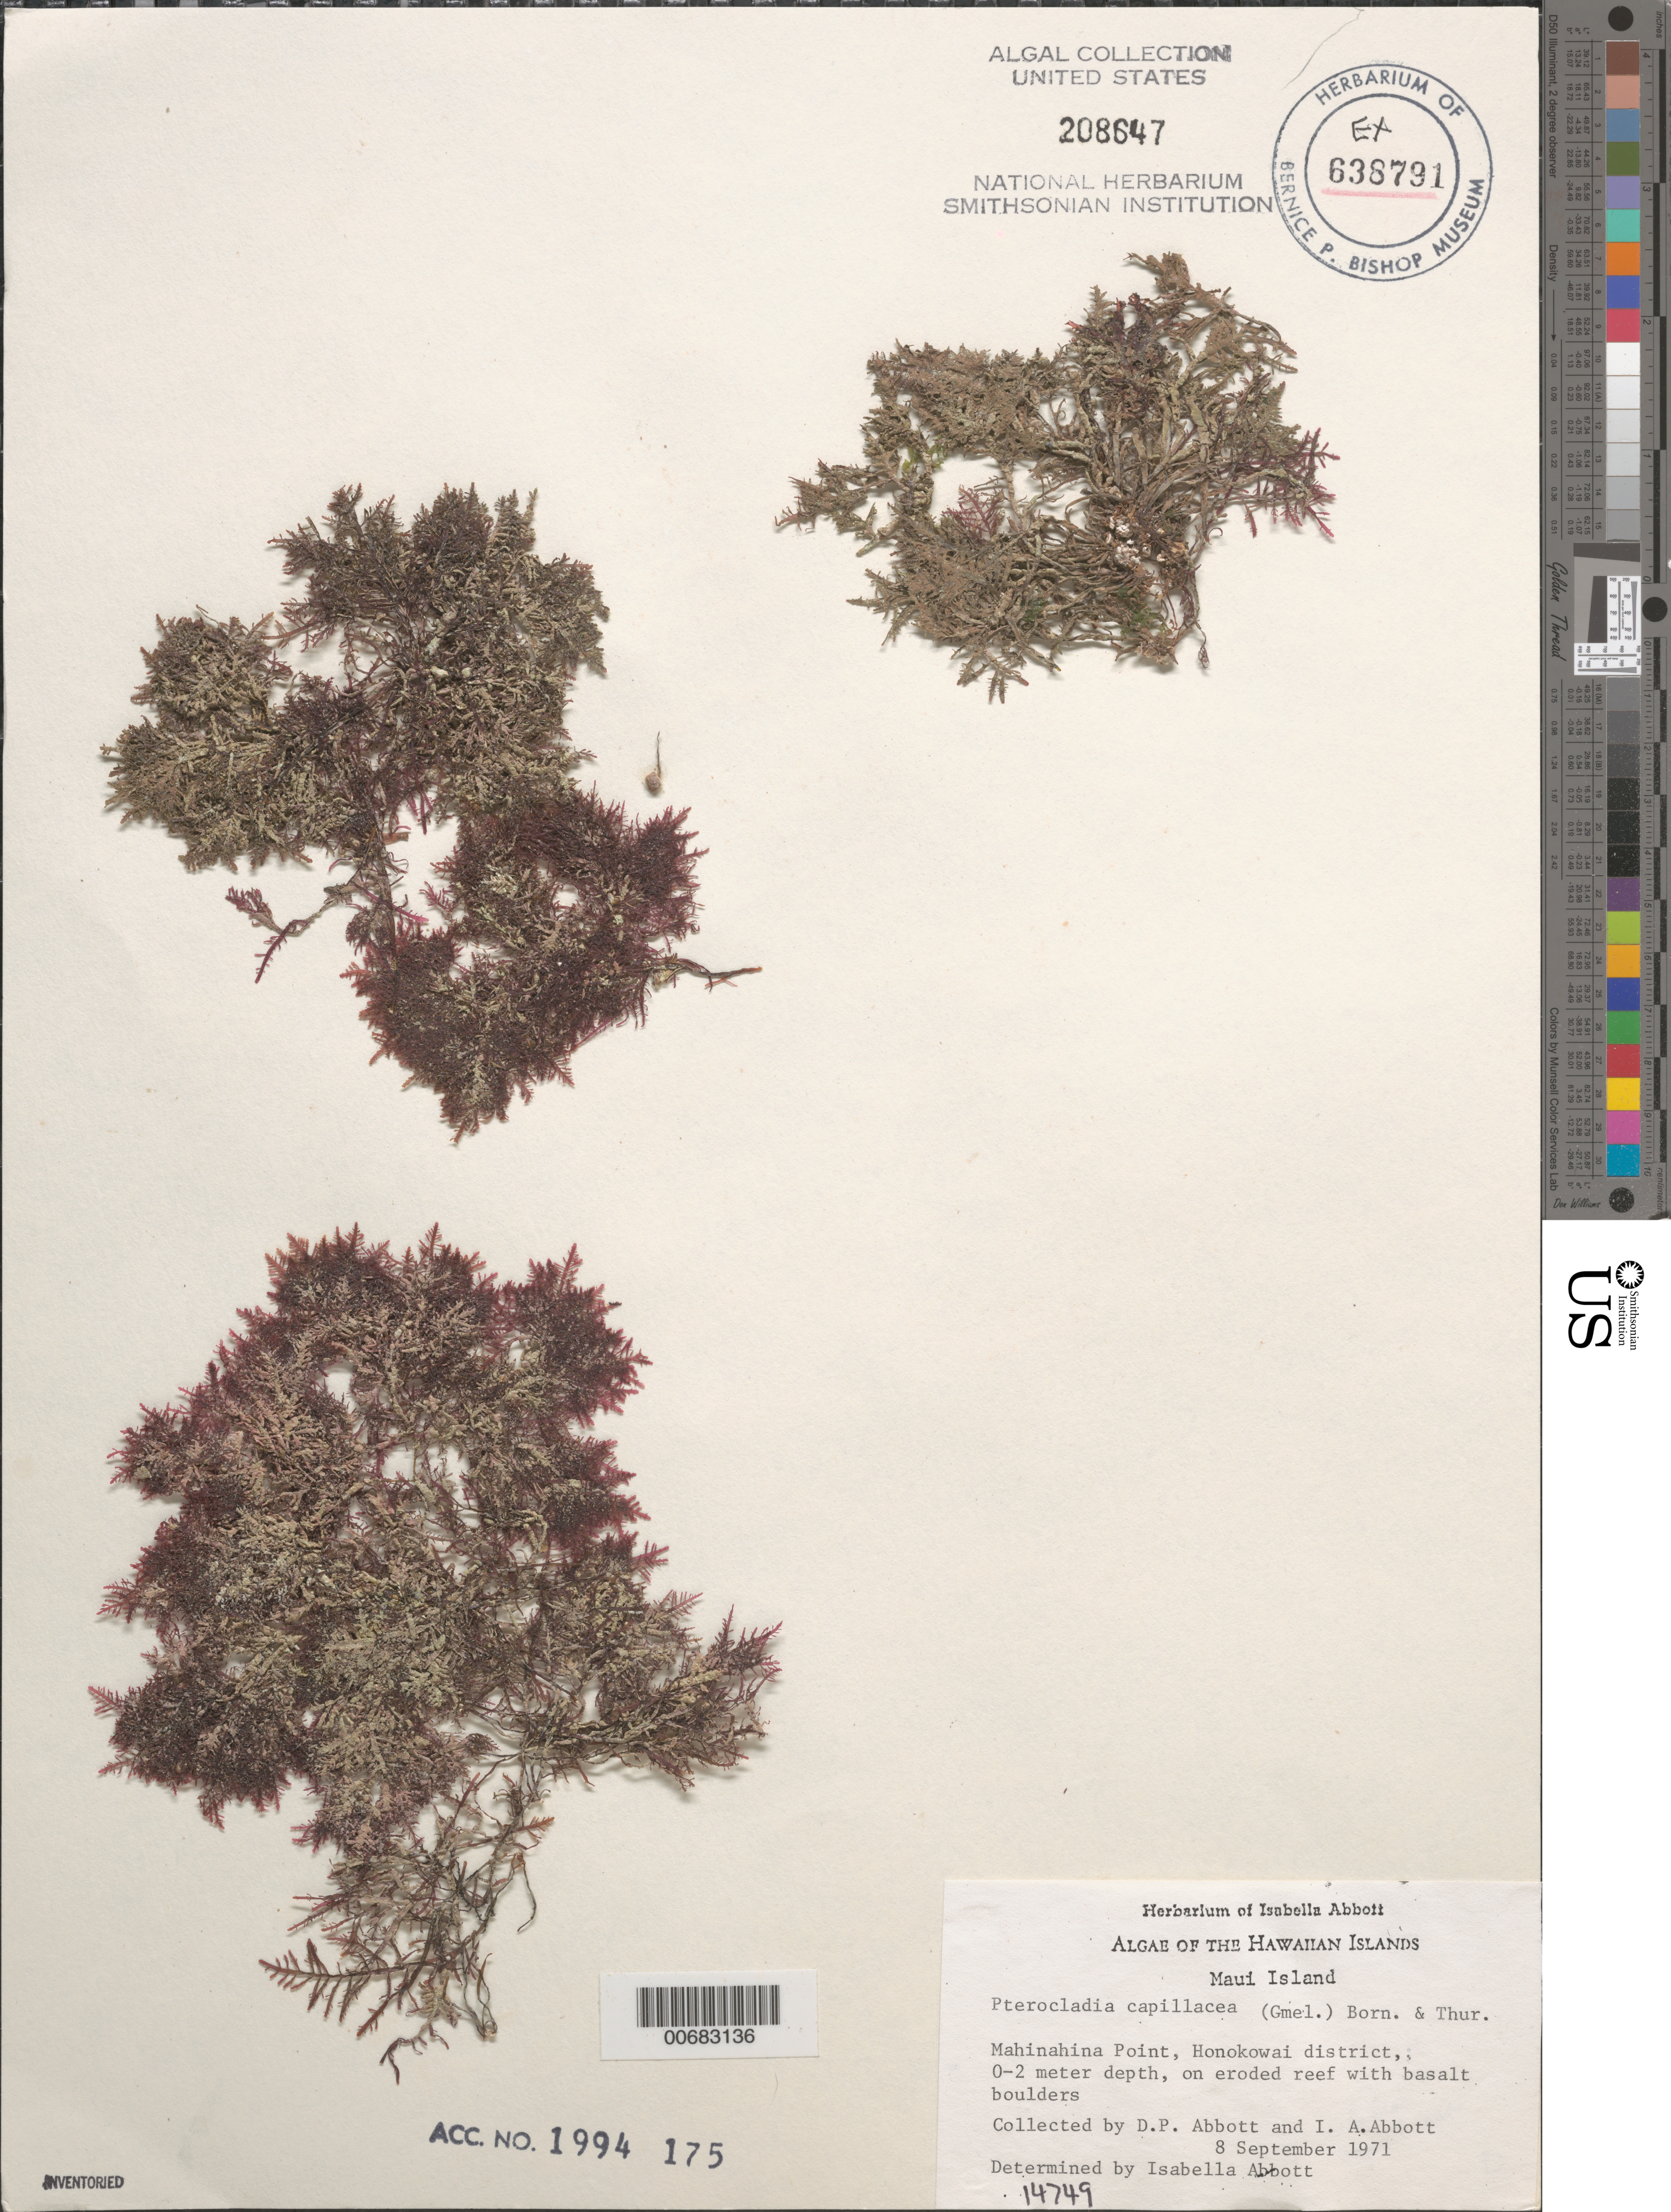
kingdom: Plantae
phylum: Rhodophyta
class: Florideophyceae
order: Gelidiales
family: Pterocladiaceae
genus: Pterocladiella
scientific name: Pterocladiella capillacea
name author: (S.G. Gmel.) Santelices & Hommers.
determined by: Algae name updating Project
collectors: I. A. Abbott & D. P. Abbott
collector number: IAA 14749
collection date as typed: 08 Sep 1971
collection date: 1971-09-08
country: United States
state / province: Hawaii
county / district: Maui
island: Maui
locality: Mahinahina Point, Honokawai District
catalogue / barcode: US 208647